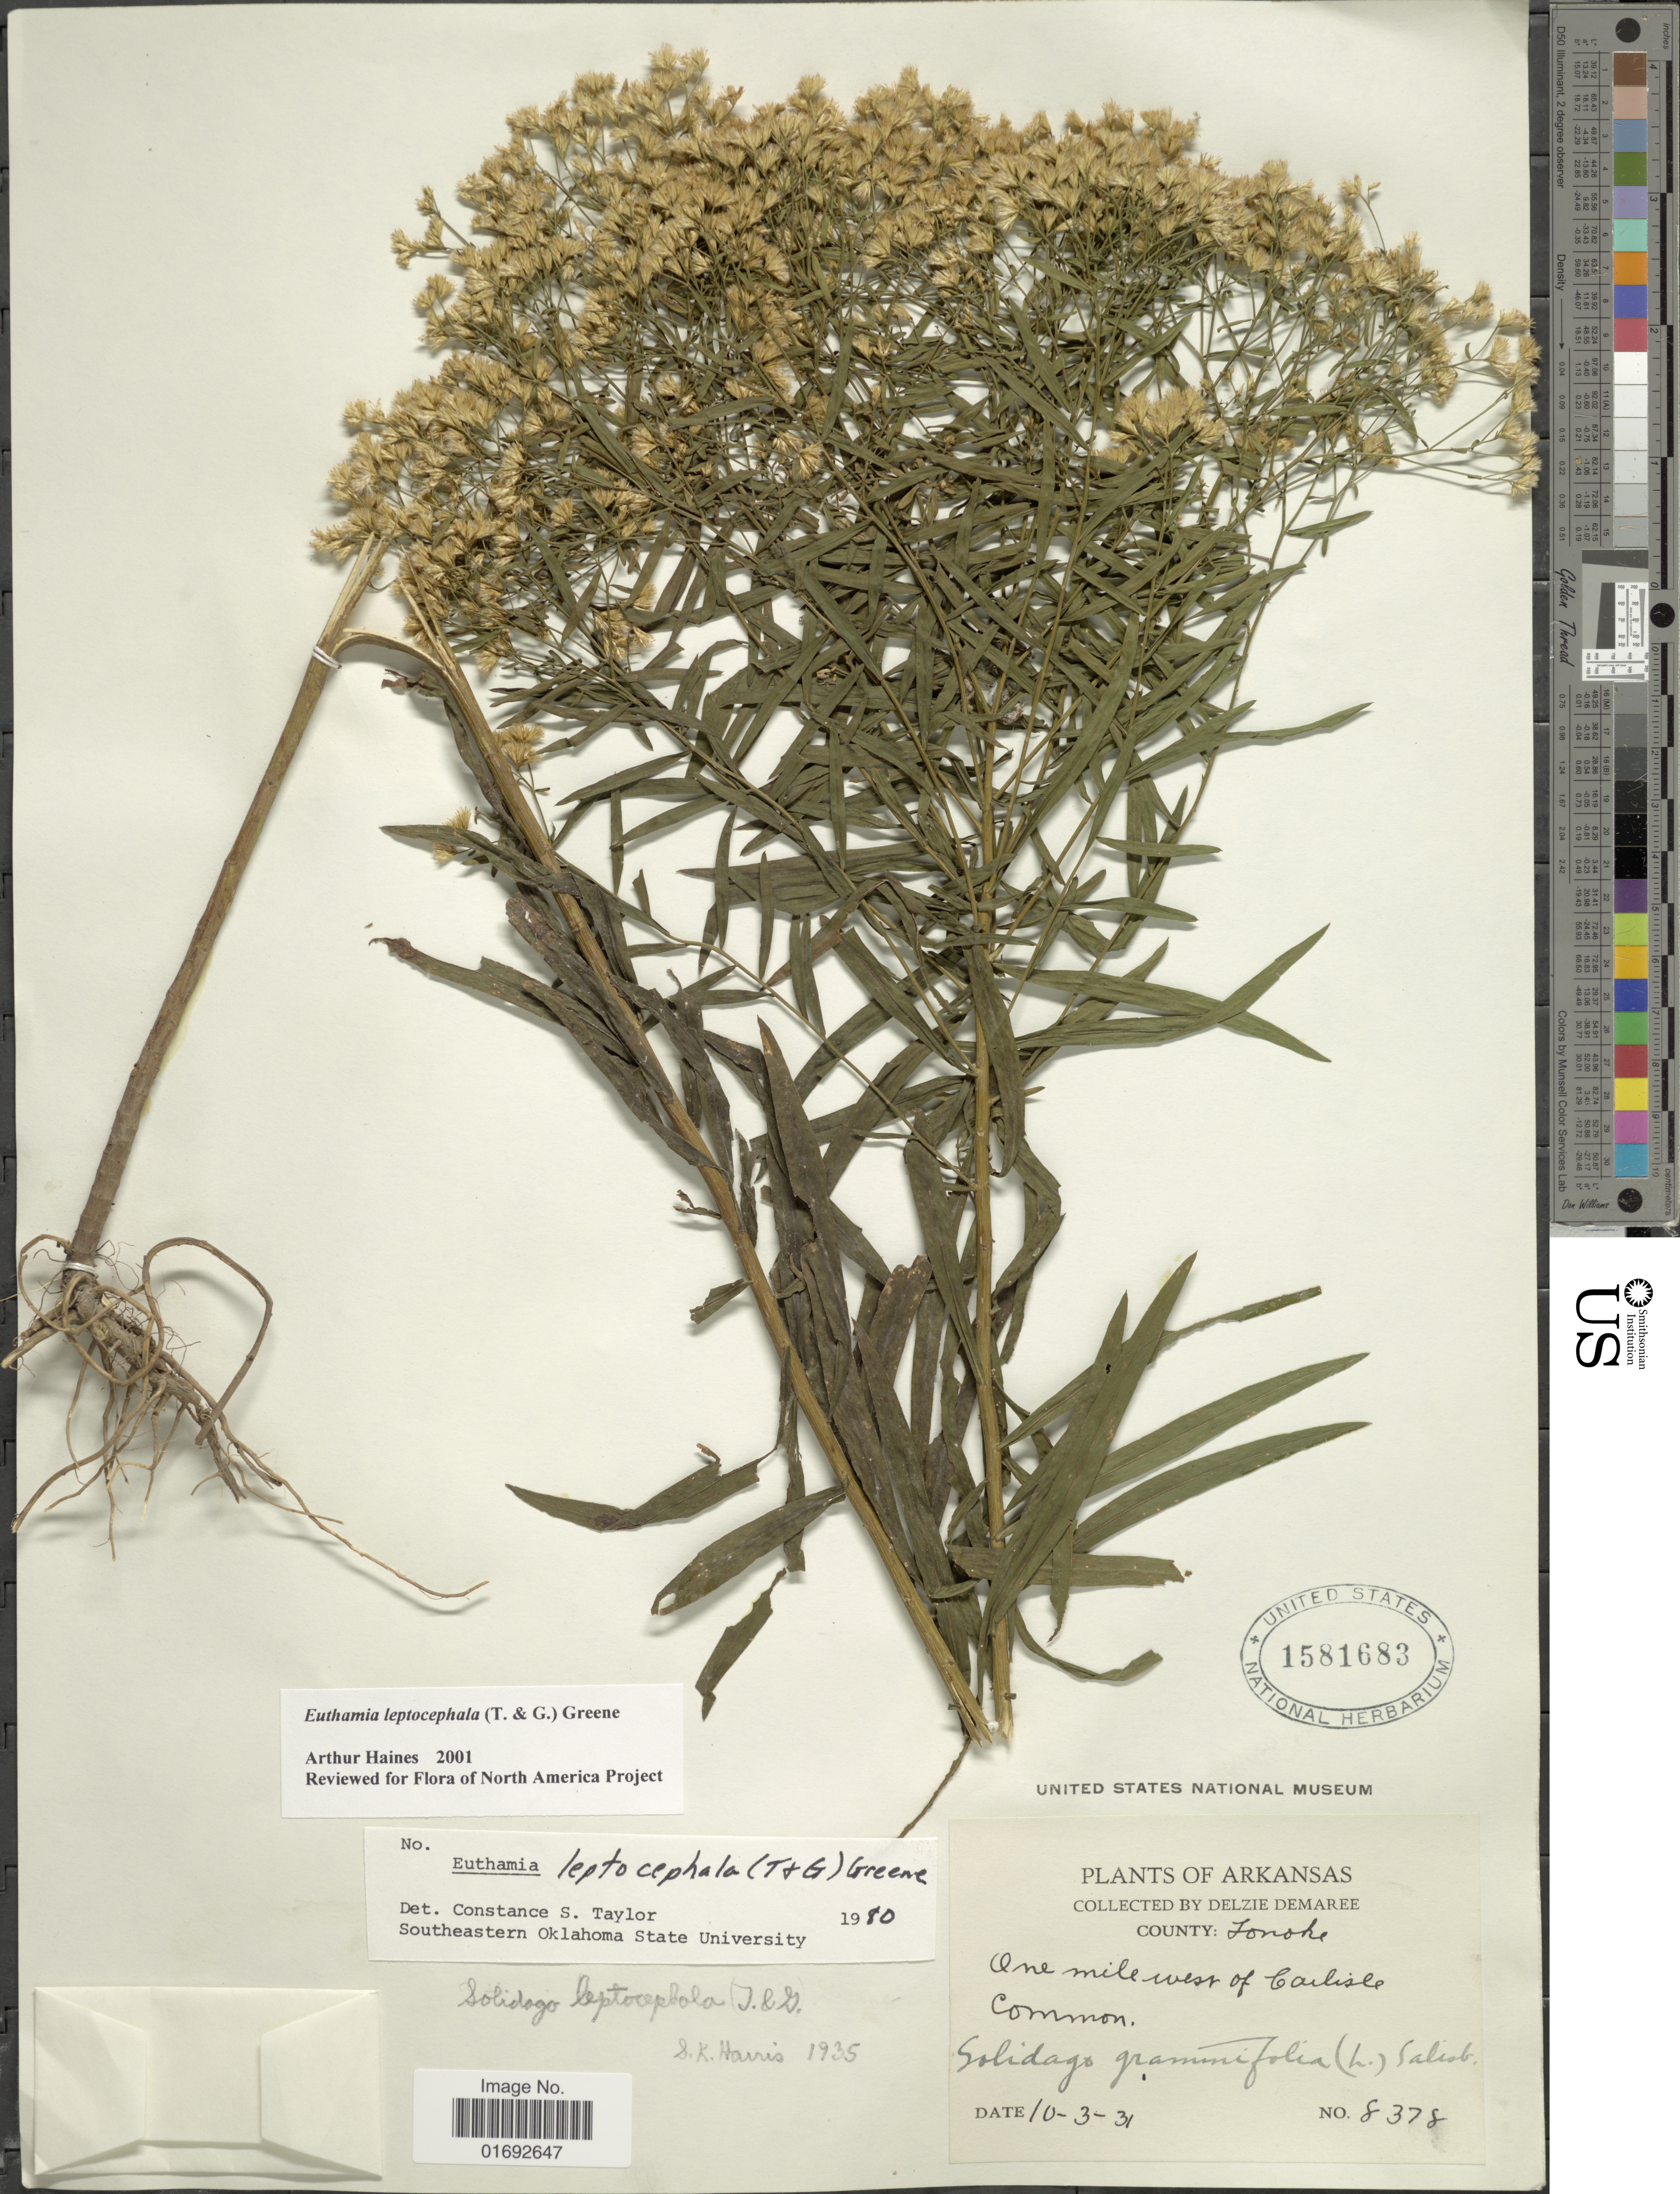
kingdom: Plantae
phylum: Tracheophyta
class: Magnoliopsida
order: Asterales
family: Asteraceae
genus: Euthamia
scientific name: Euthamia leptocephala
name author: (Torr. & A. Gray) Greene ex Porter & Britton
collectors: D. Demaree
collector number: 8378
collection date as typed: Transcribed d/m/y: 3/10/31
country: United States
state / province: Arkansas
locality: County Jonohe, one mile west of Carlisle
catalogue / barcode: US 1581683